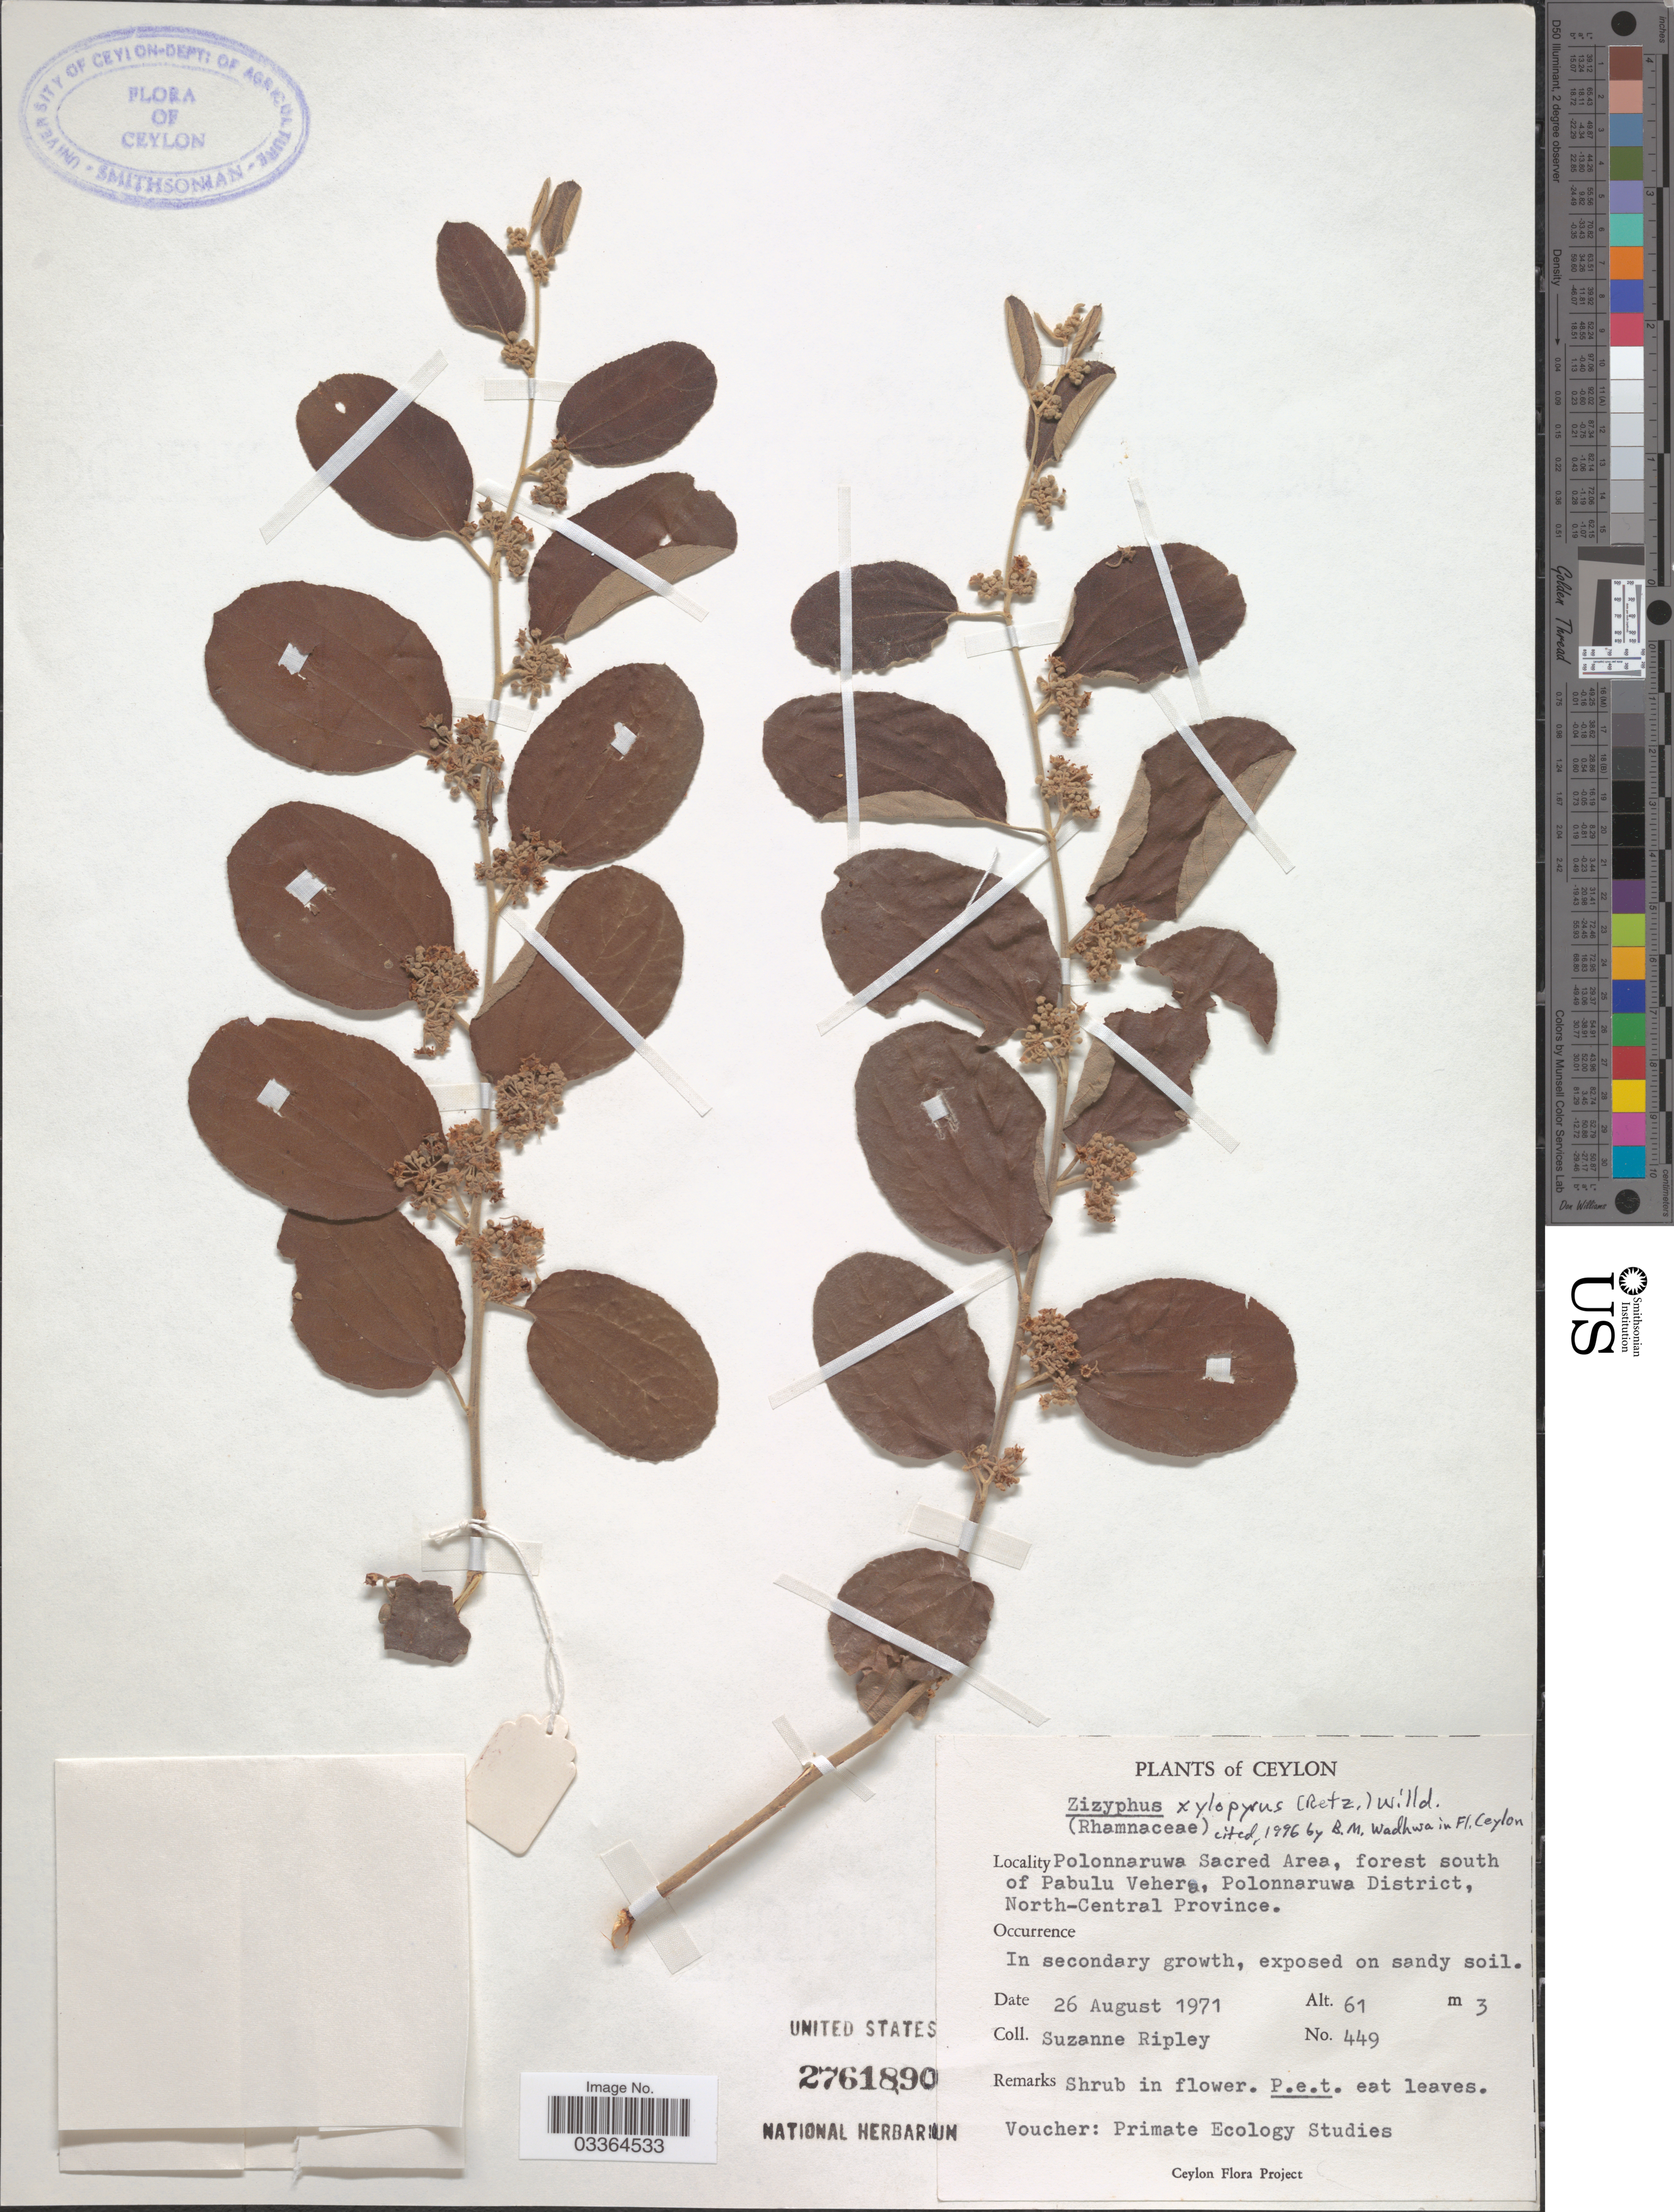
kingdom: Plantae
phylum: Tracheophyta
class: Magnoliopsida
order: Rosales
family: Rhamnaceae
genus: Ziziphus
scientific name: Ziziphus xylopyrus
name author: (Retz.) Willd.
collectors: S. Ripley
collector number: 449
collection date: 1971-08-26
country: Sri Lanka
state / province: North Central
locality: Ceylon. Polonnaruwa Sacred Area, forest south of Pabulu Vehera, Polonnaruwa District.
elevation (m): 61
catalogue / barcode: US 2761890